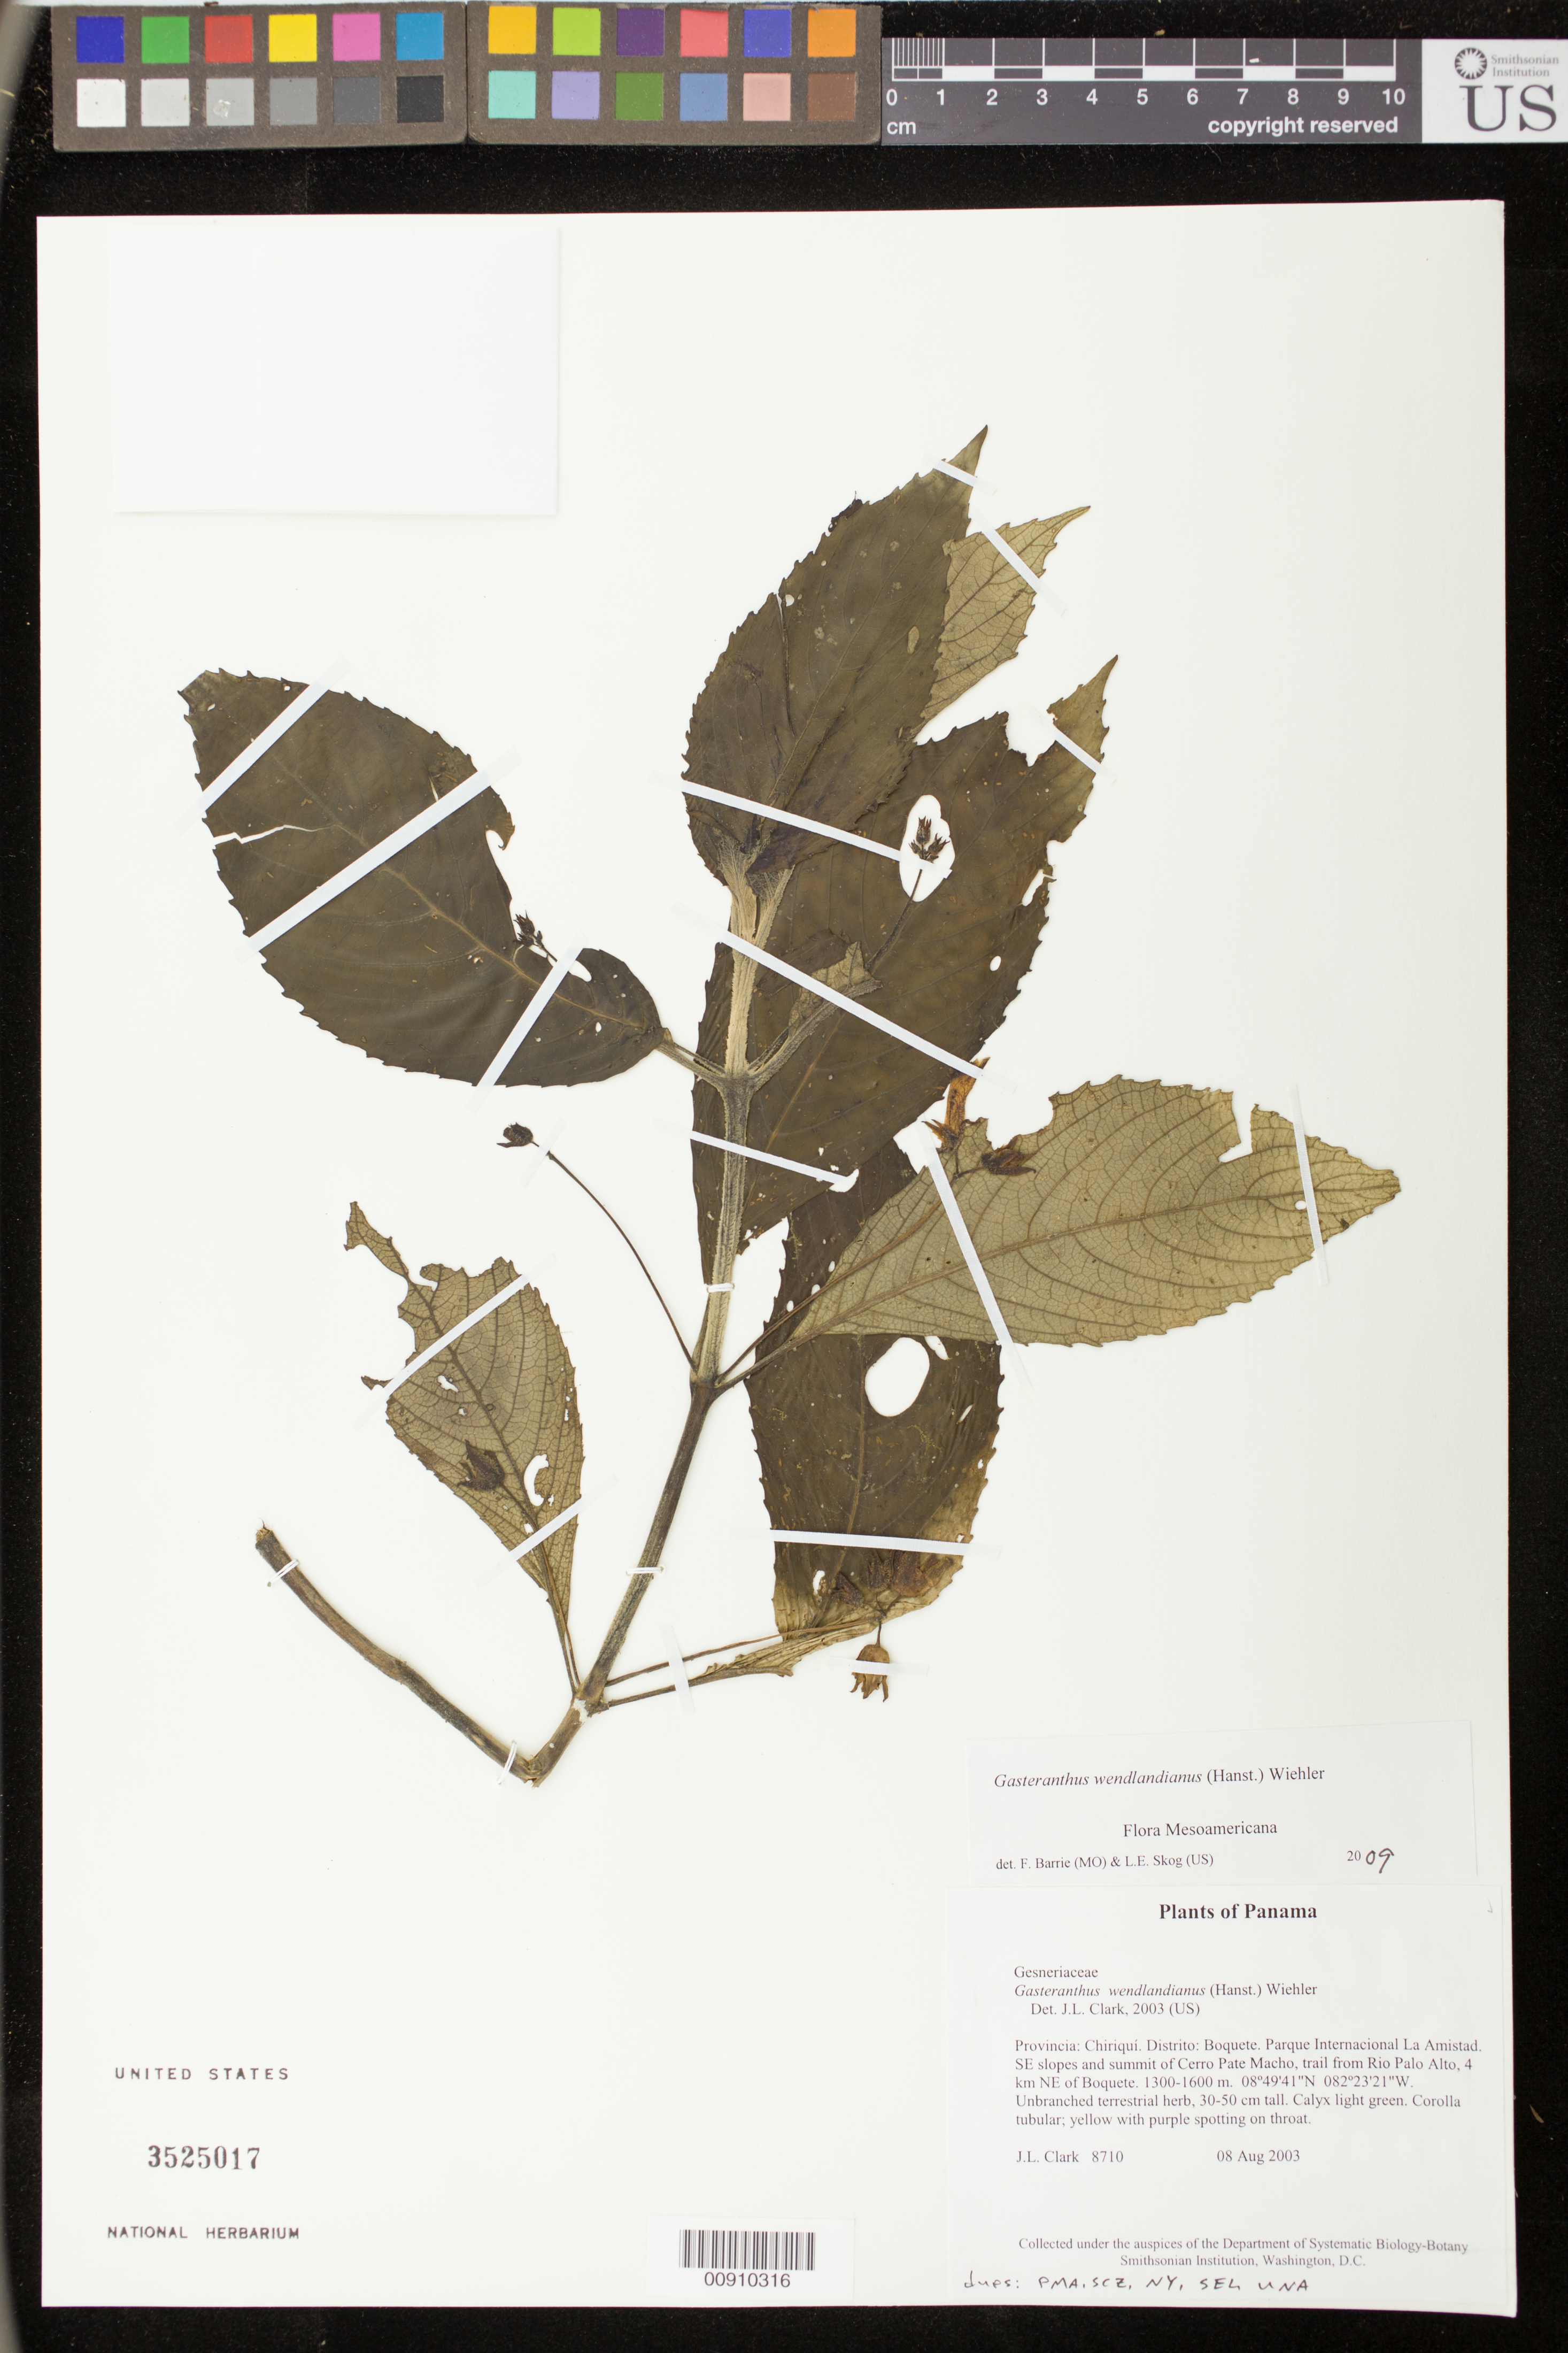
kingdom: Plantae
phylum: Tracheophyta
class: Magnoliopsida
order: Lamiales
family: Gesneriaceae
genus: Gasteranthus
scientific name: Gasteranthus wendlandianus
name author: (Hanst.) Wiehler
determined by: Clark, J. L., (SEL), The Marie Selby Botanical Garden (UNITED STATES)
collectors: J. L. Clark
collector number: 8710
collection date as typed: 08 Aug 2003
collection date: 2003-08-08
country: Panama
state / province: Chiriquí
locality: Boquete. Parque Internacional La Amistad. SE slopes and summit of Cerro Pate Macho, trail from Rio Palo Alto, 4 km NE of Boquete.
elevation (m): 1300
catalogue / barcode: US 3525017